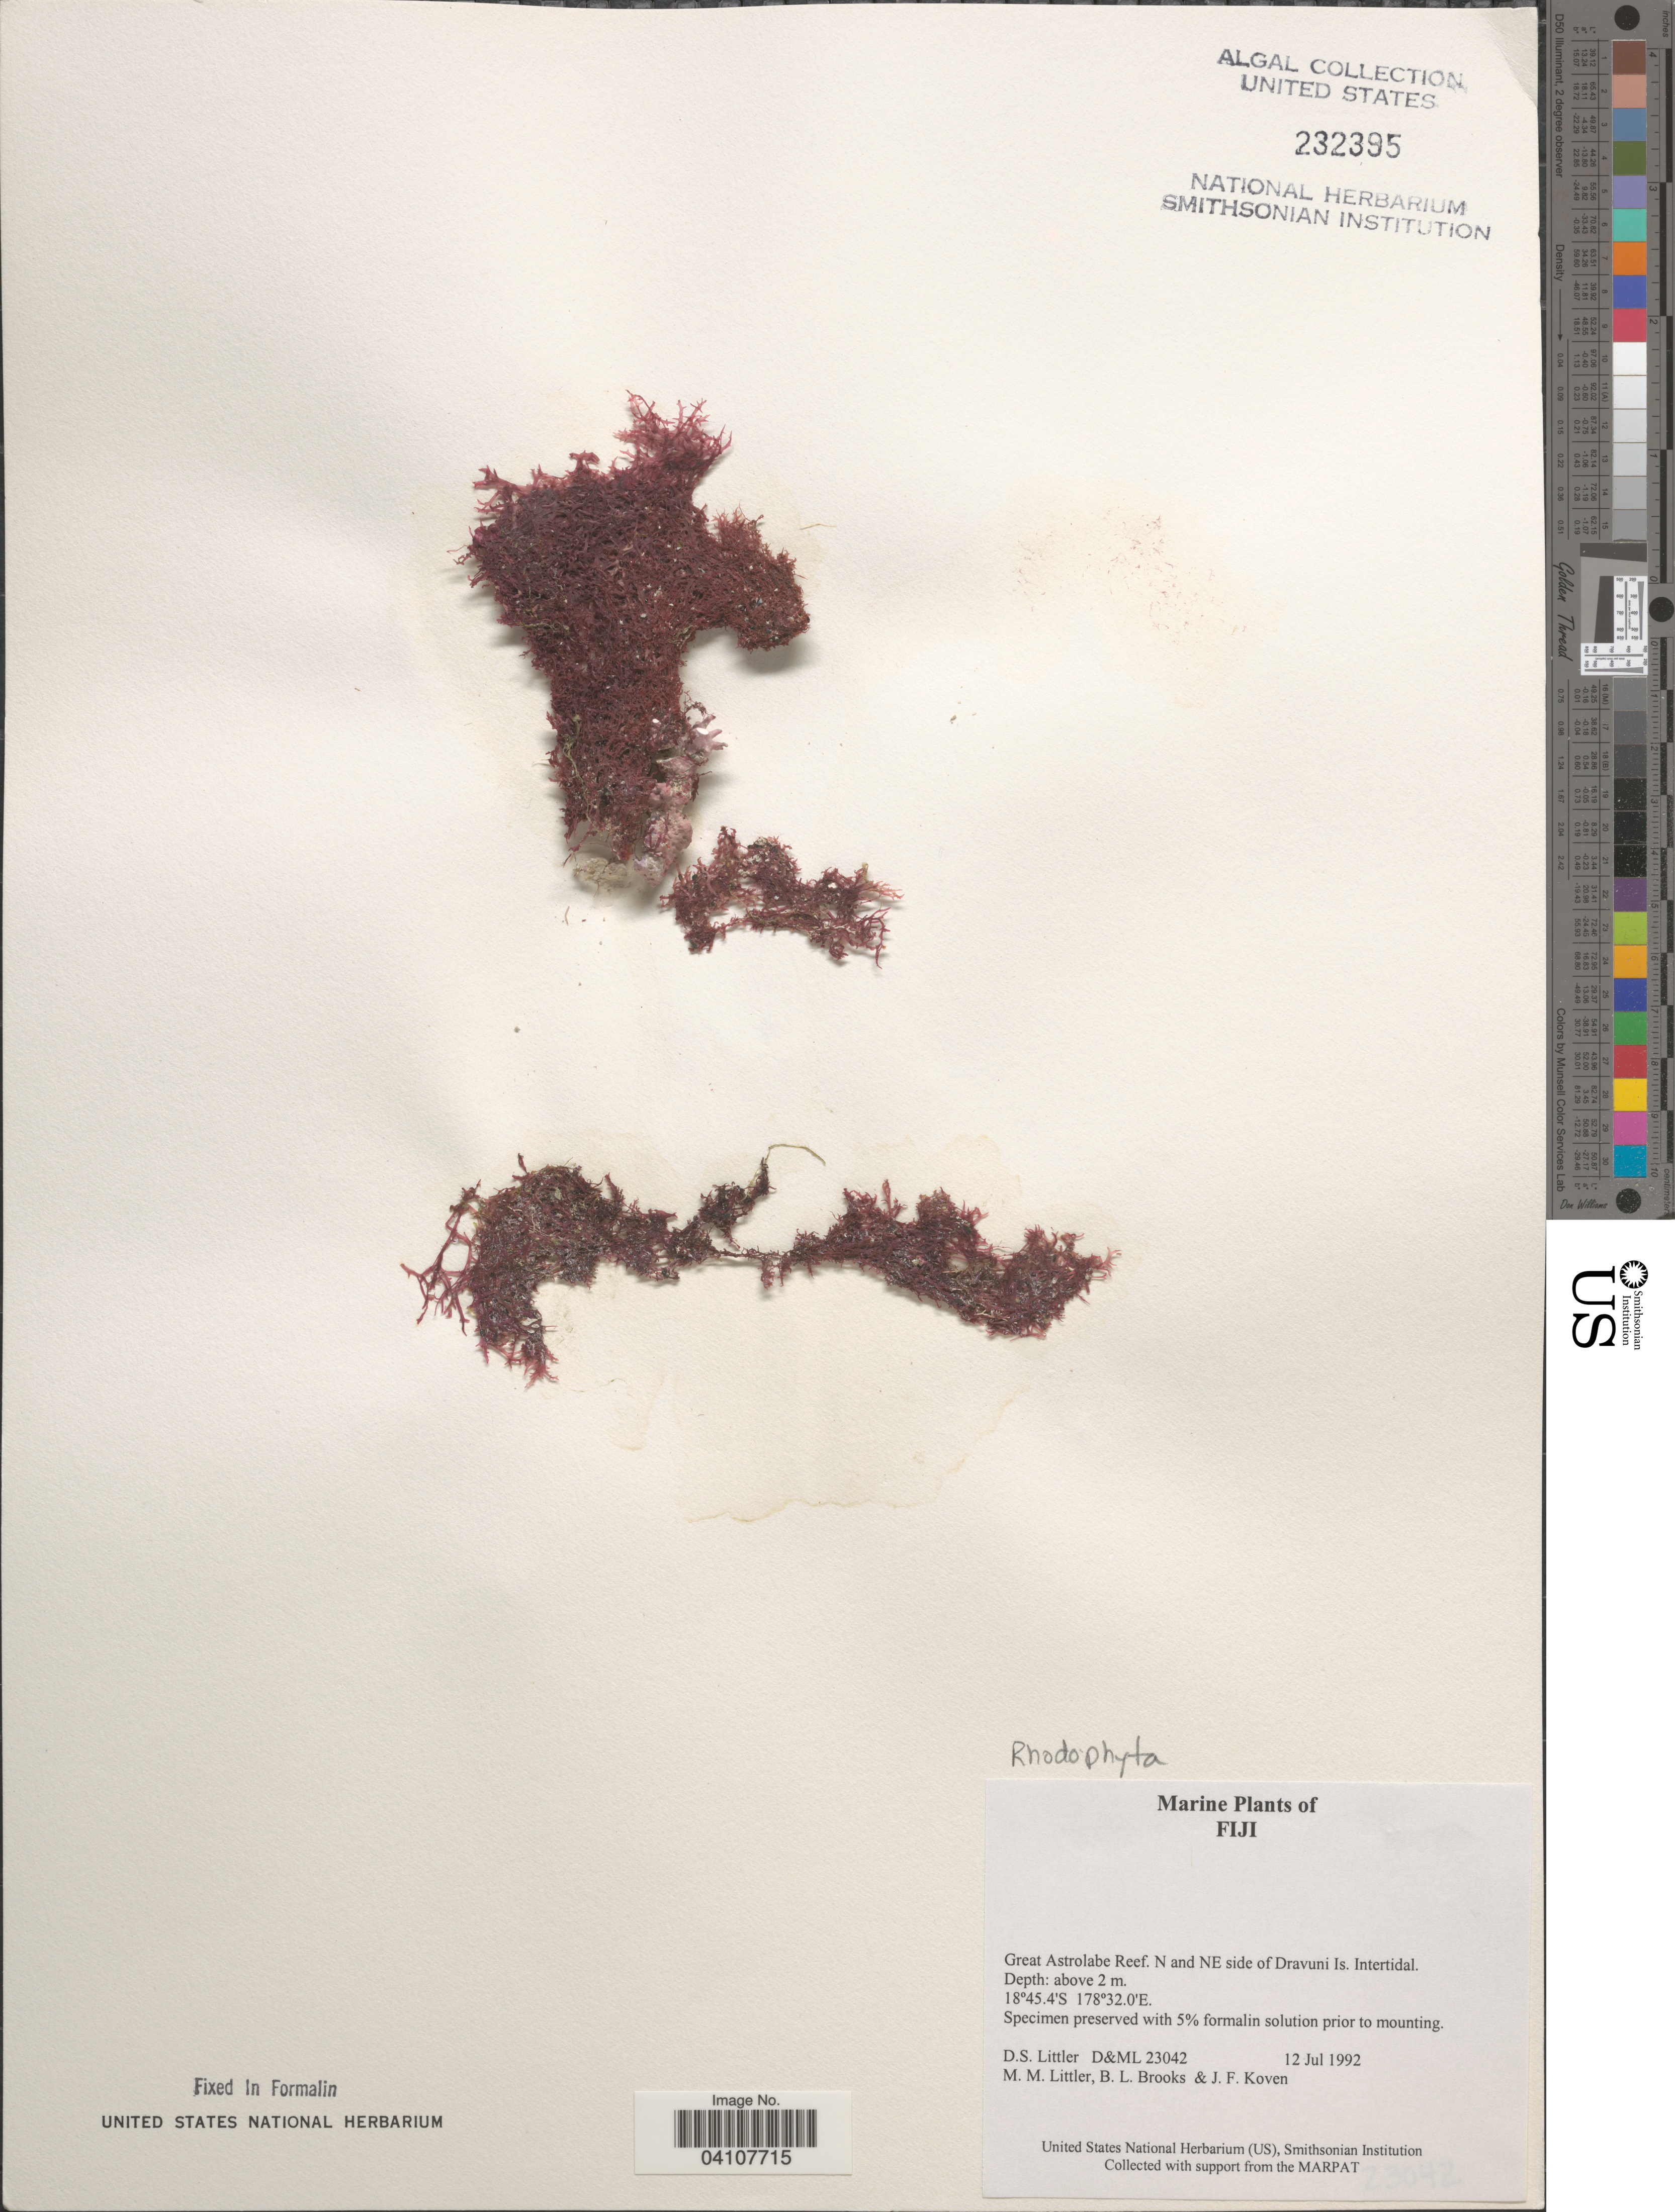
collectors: D. S. Littler, B. Brooks & J. Koven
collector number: D&ML23042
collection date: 1992-07-12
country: Fiji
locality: Great Astrolabe Reef. N and NE side of Dravuni Is. Intertidal.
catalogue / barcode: US 232395